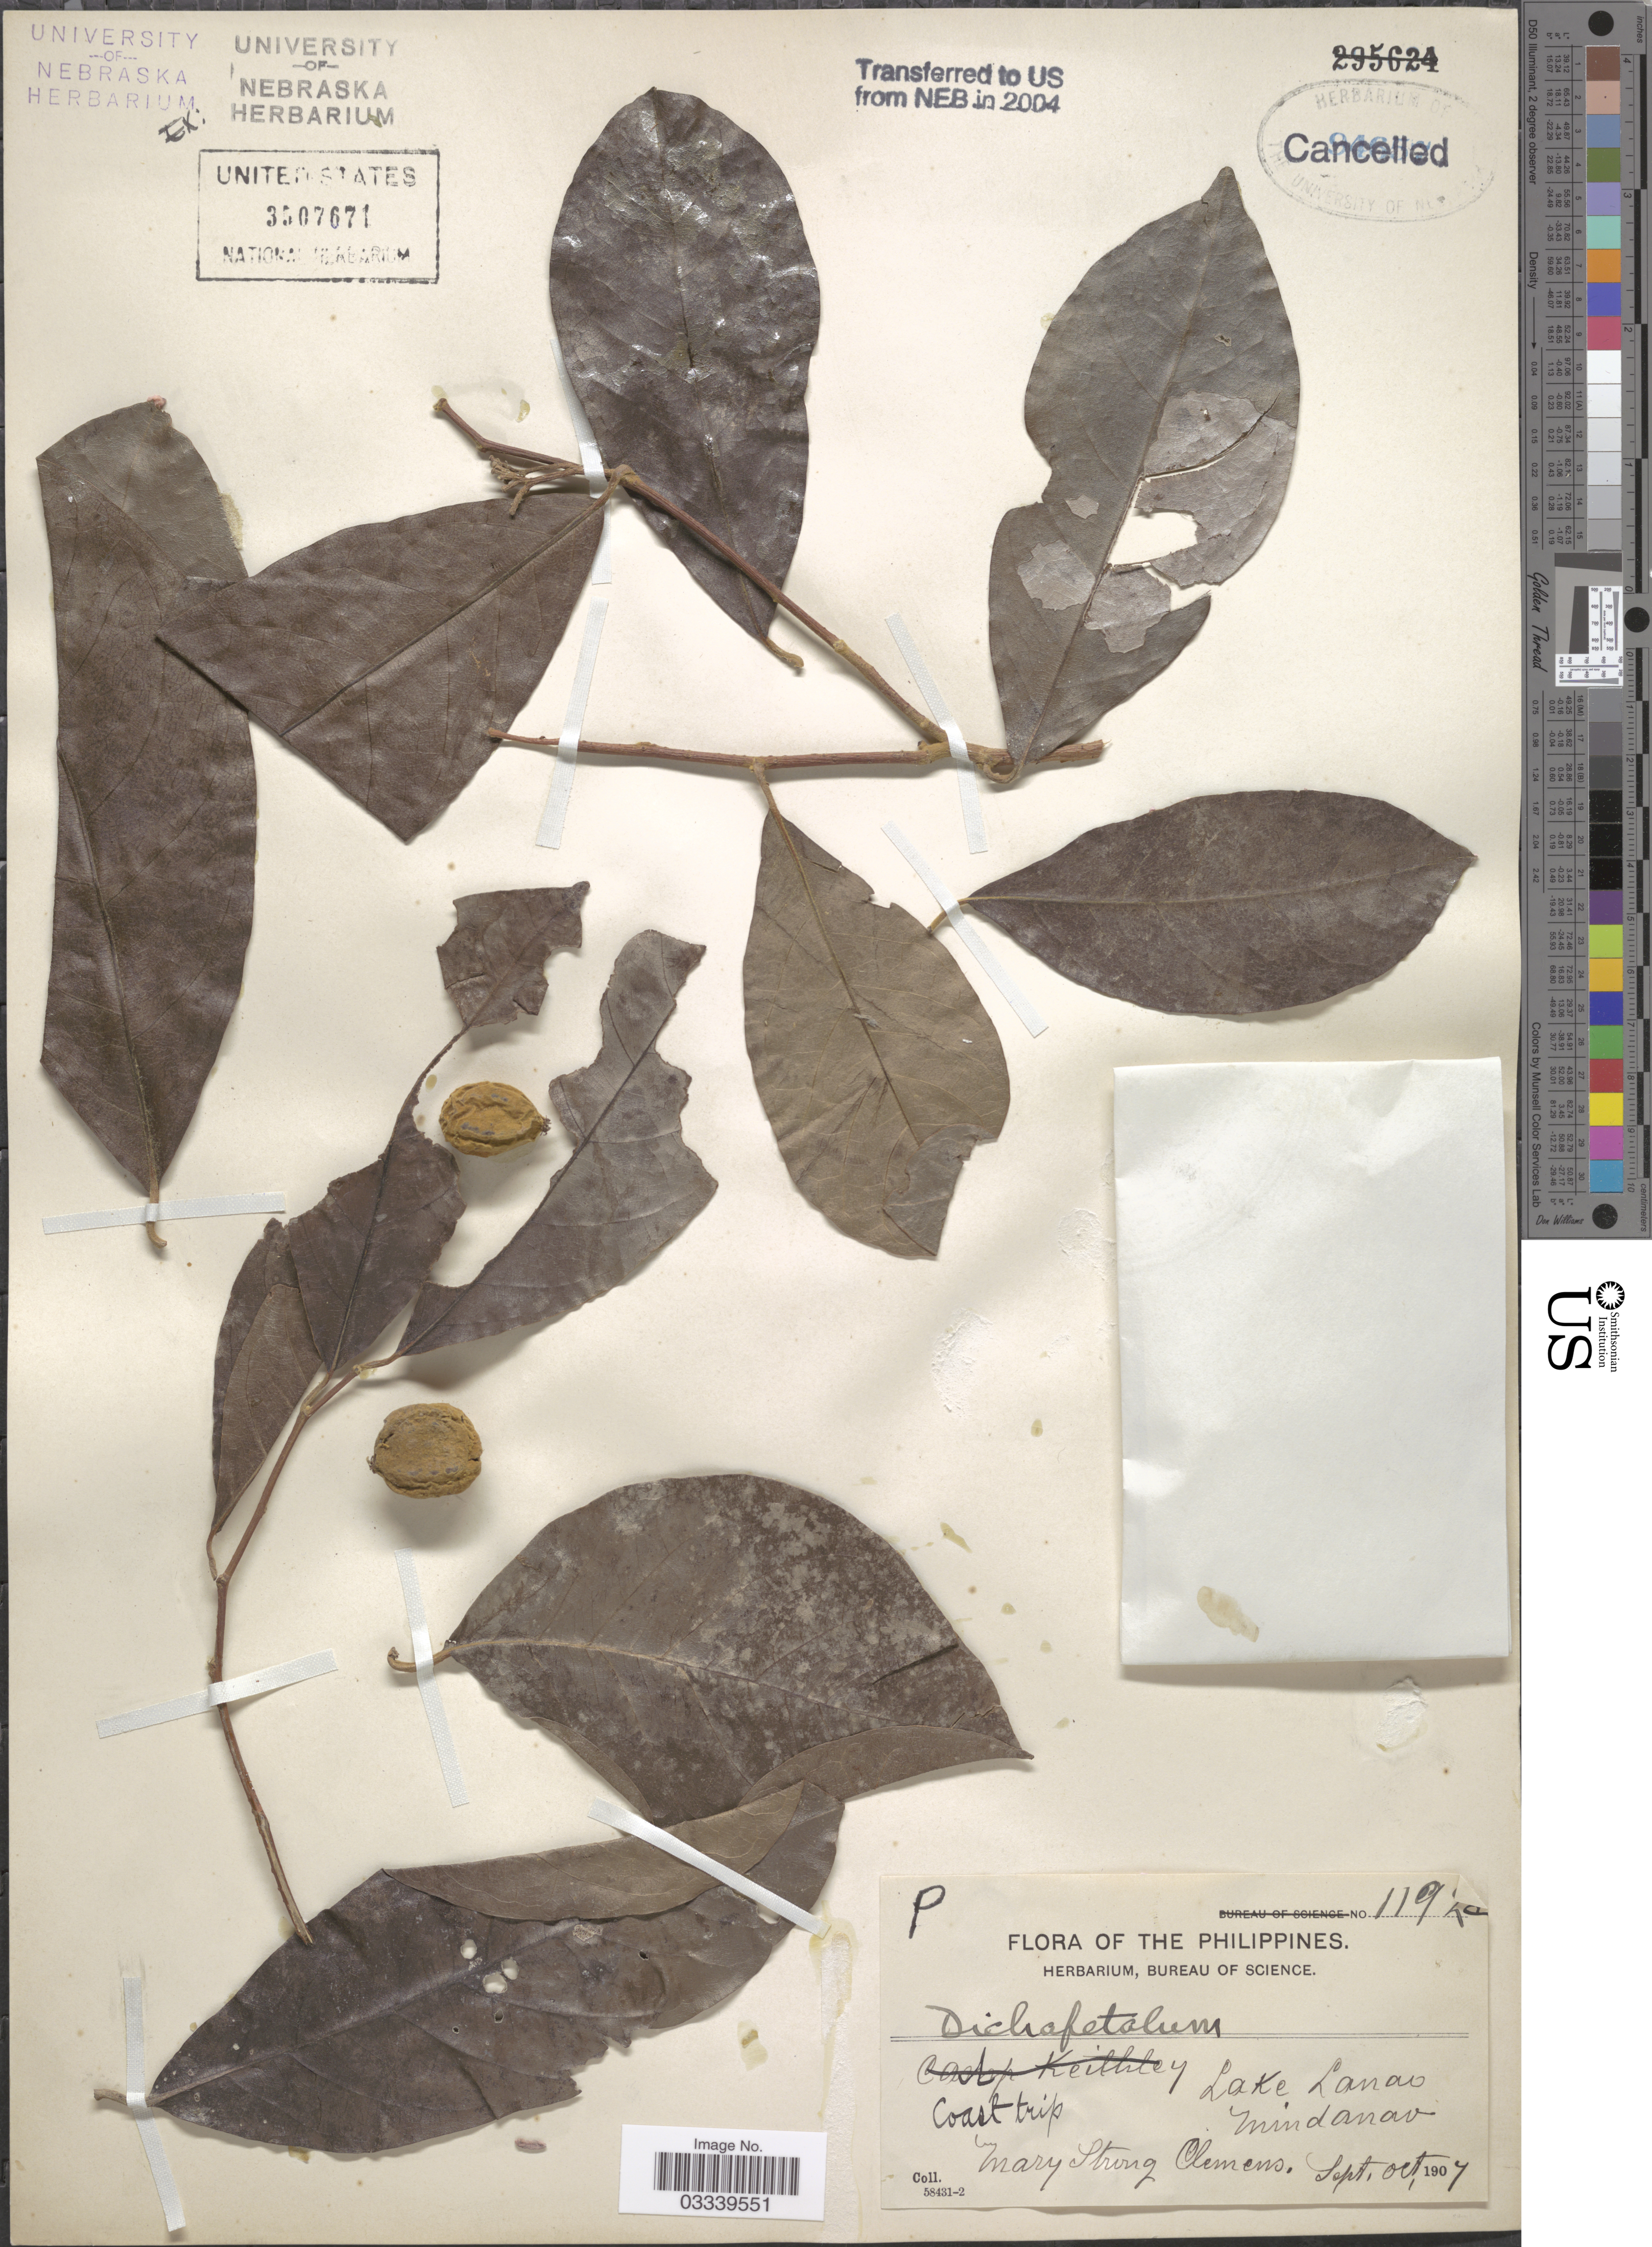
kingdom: Plantae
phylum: Tracheophyta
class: Magnoliopsida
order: Malpighiales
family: Dichapetalaceae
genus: Dichapetalum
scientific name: Dichapetalum sp.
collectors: M. S. Clemens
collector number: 1192!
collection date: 1907-09/1907-10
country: Philippines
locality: Coast trip. Lake Lanao, Mindanao.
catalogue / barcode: US 3507671